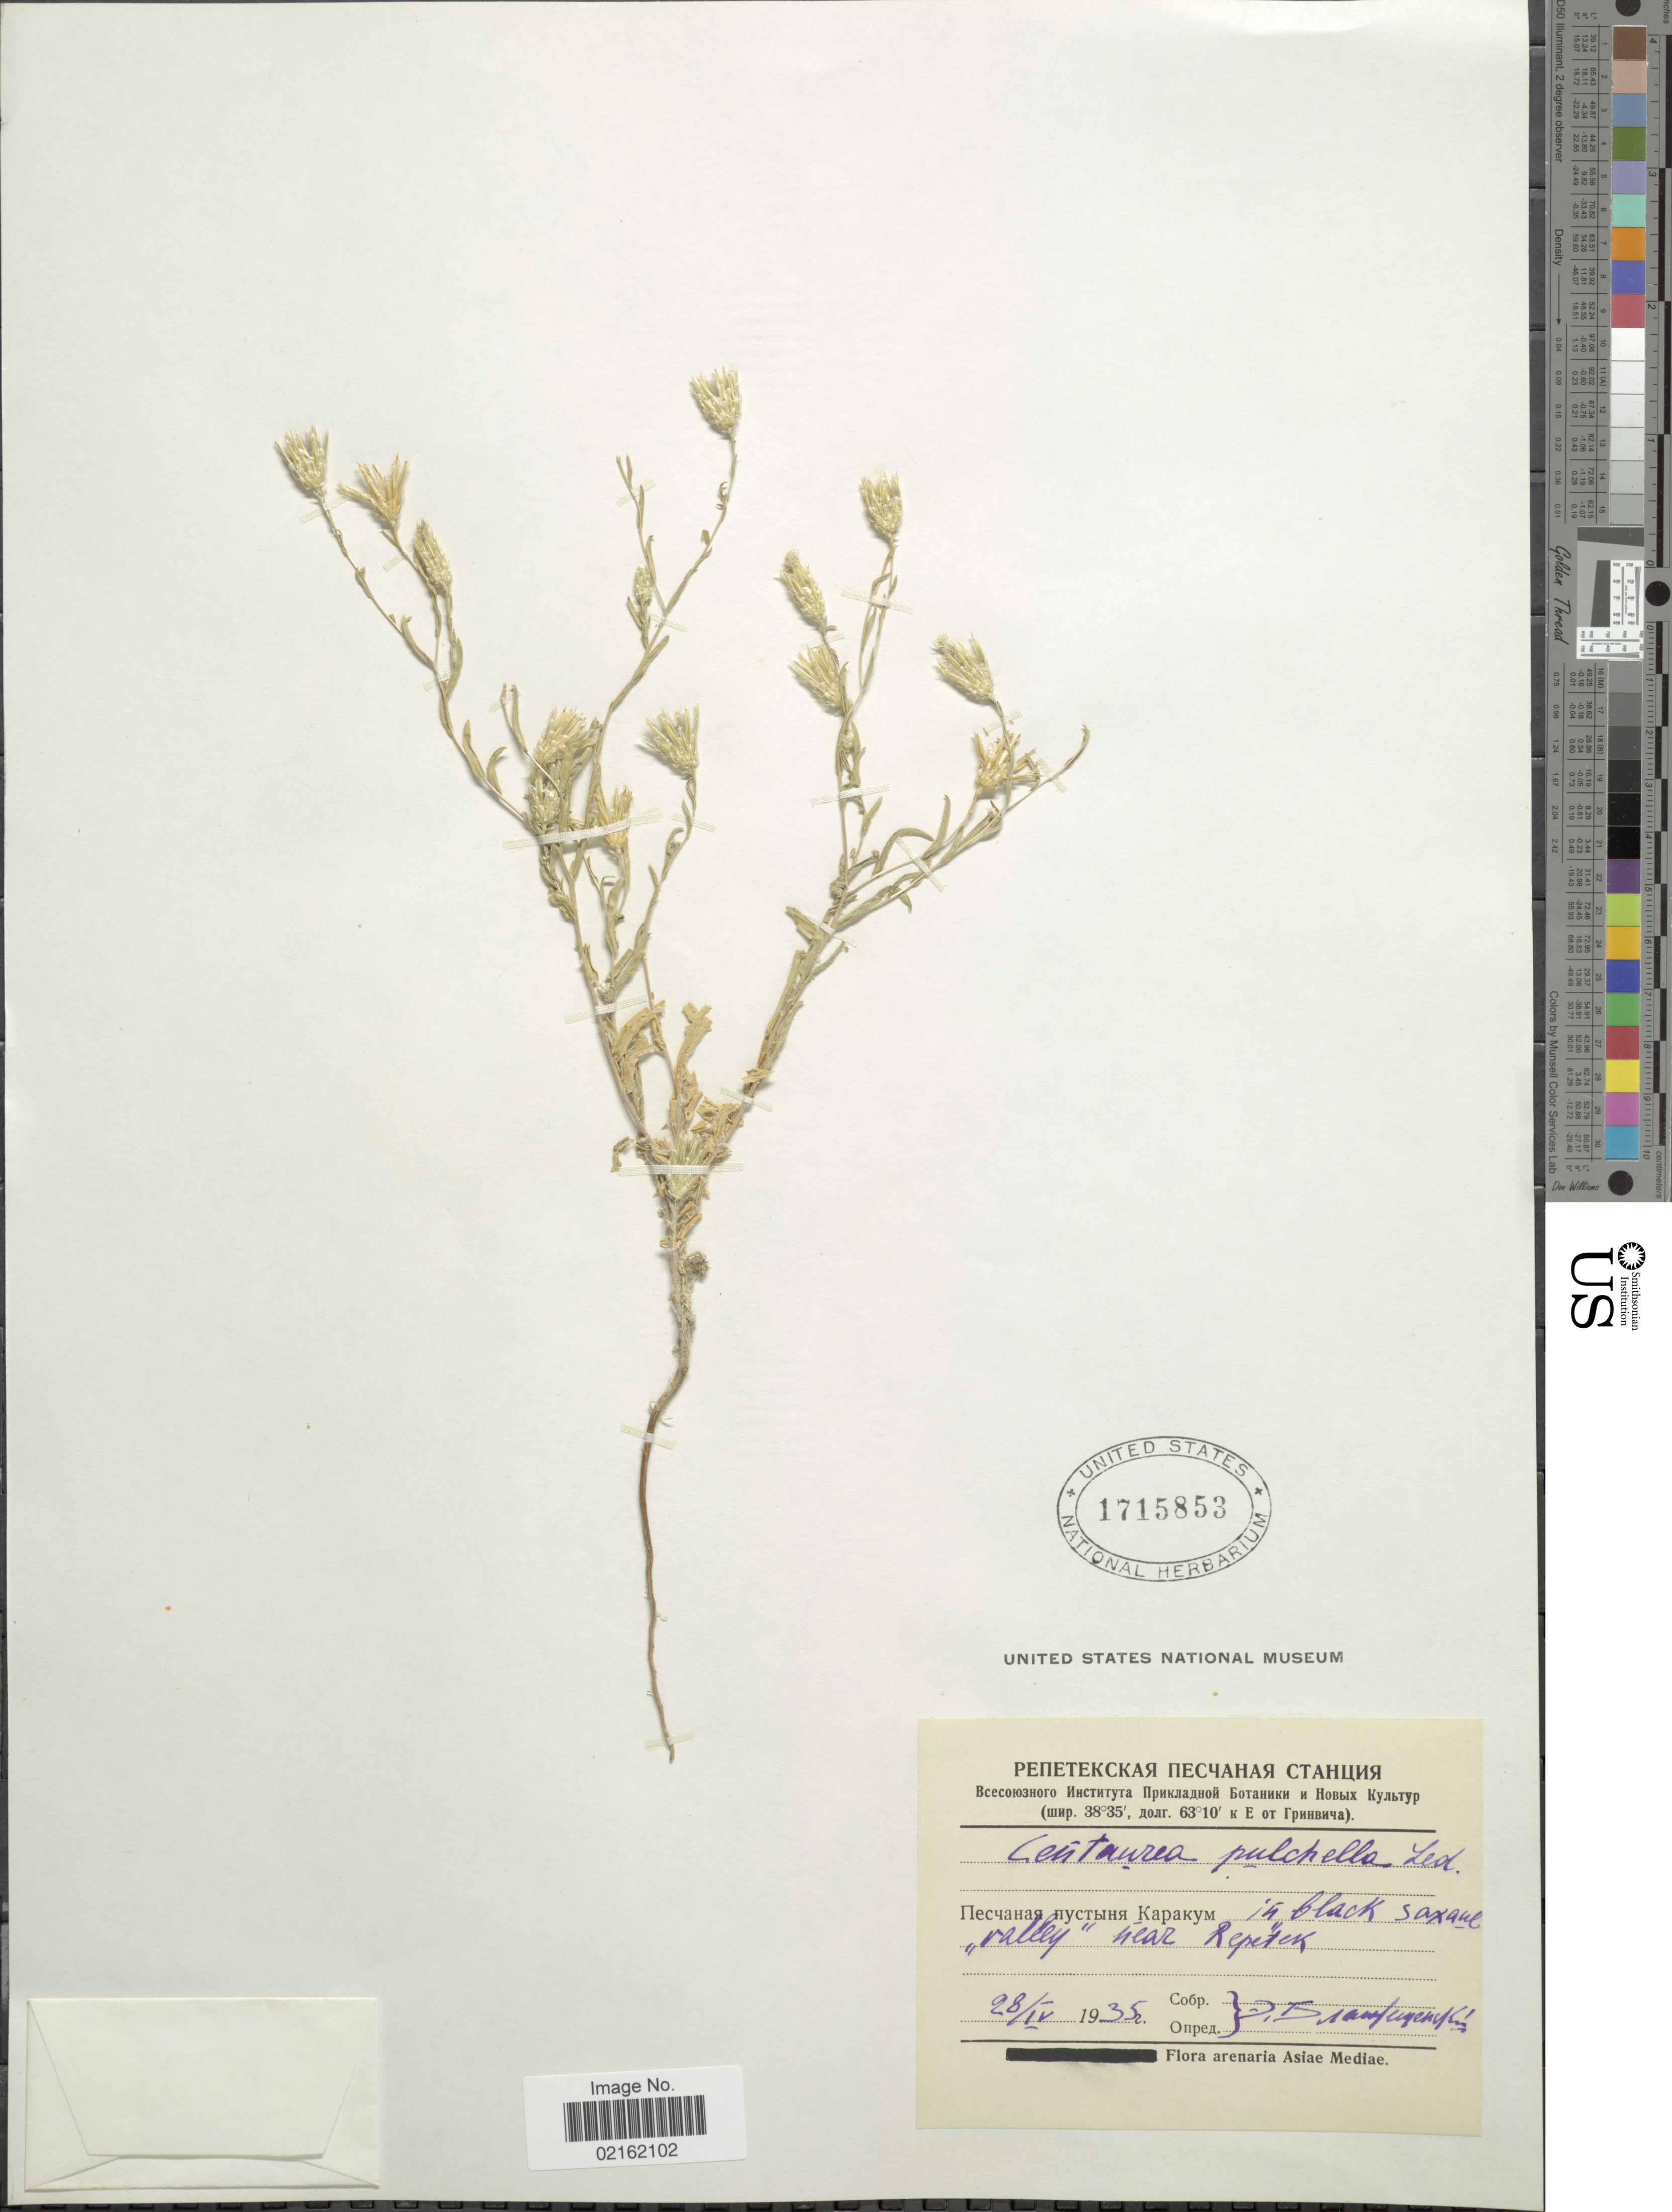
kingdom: Plantae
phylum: Tracheophyta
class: Magnoliopsida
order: Asterales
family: Asteraceae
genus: Centaurea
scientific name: Centaurea pulchella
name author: Ledeb.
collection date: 1935-04-28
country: Turkmenistan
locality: In black saxane "valley" near Repetek [interpreted], Arenaria Mediae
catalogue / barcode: US 1715853